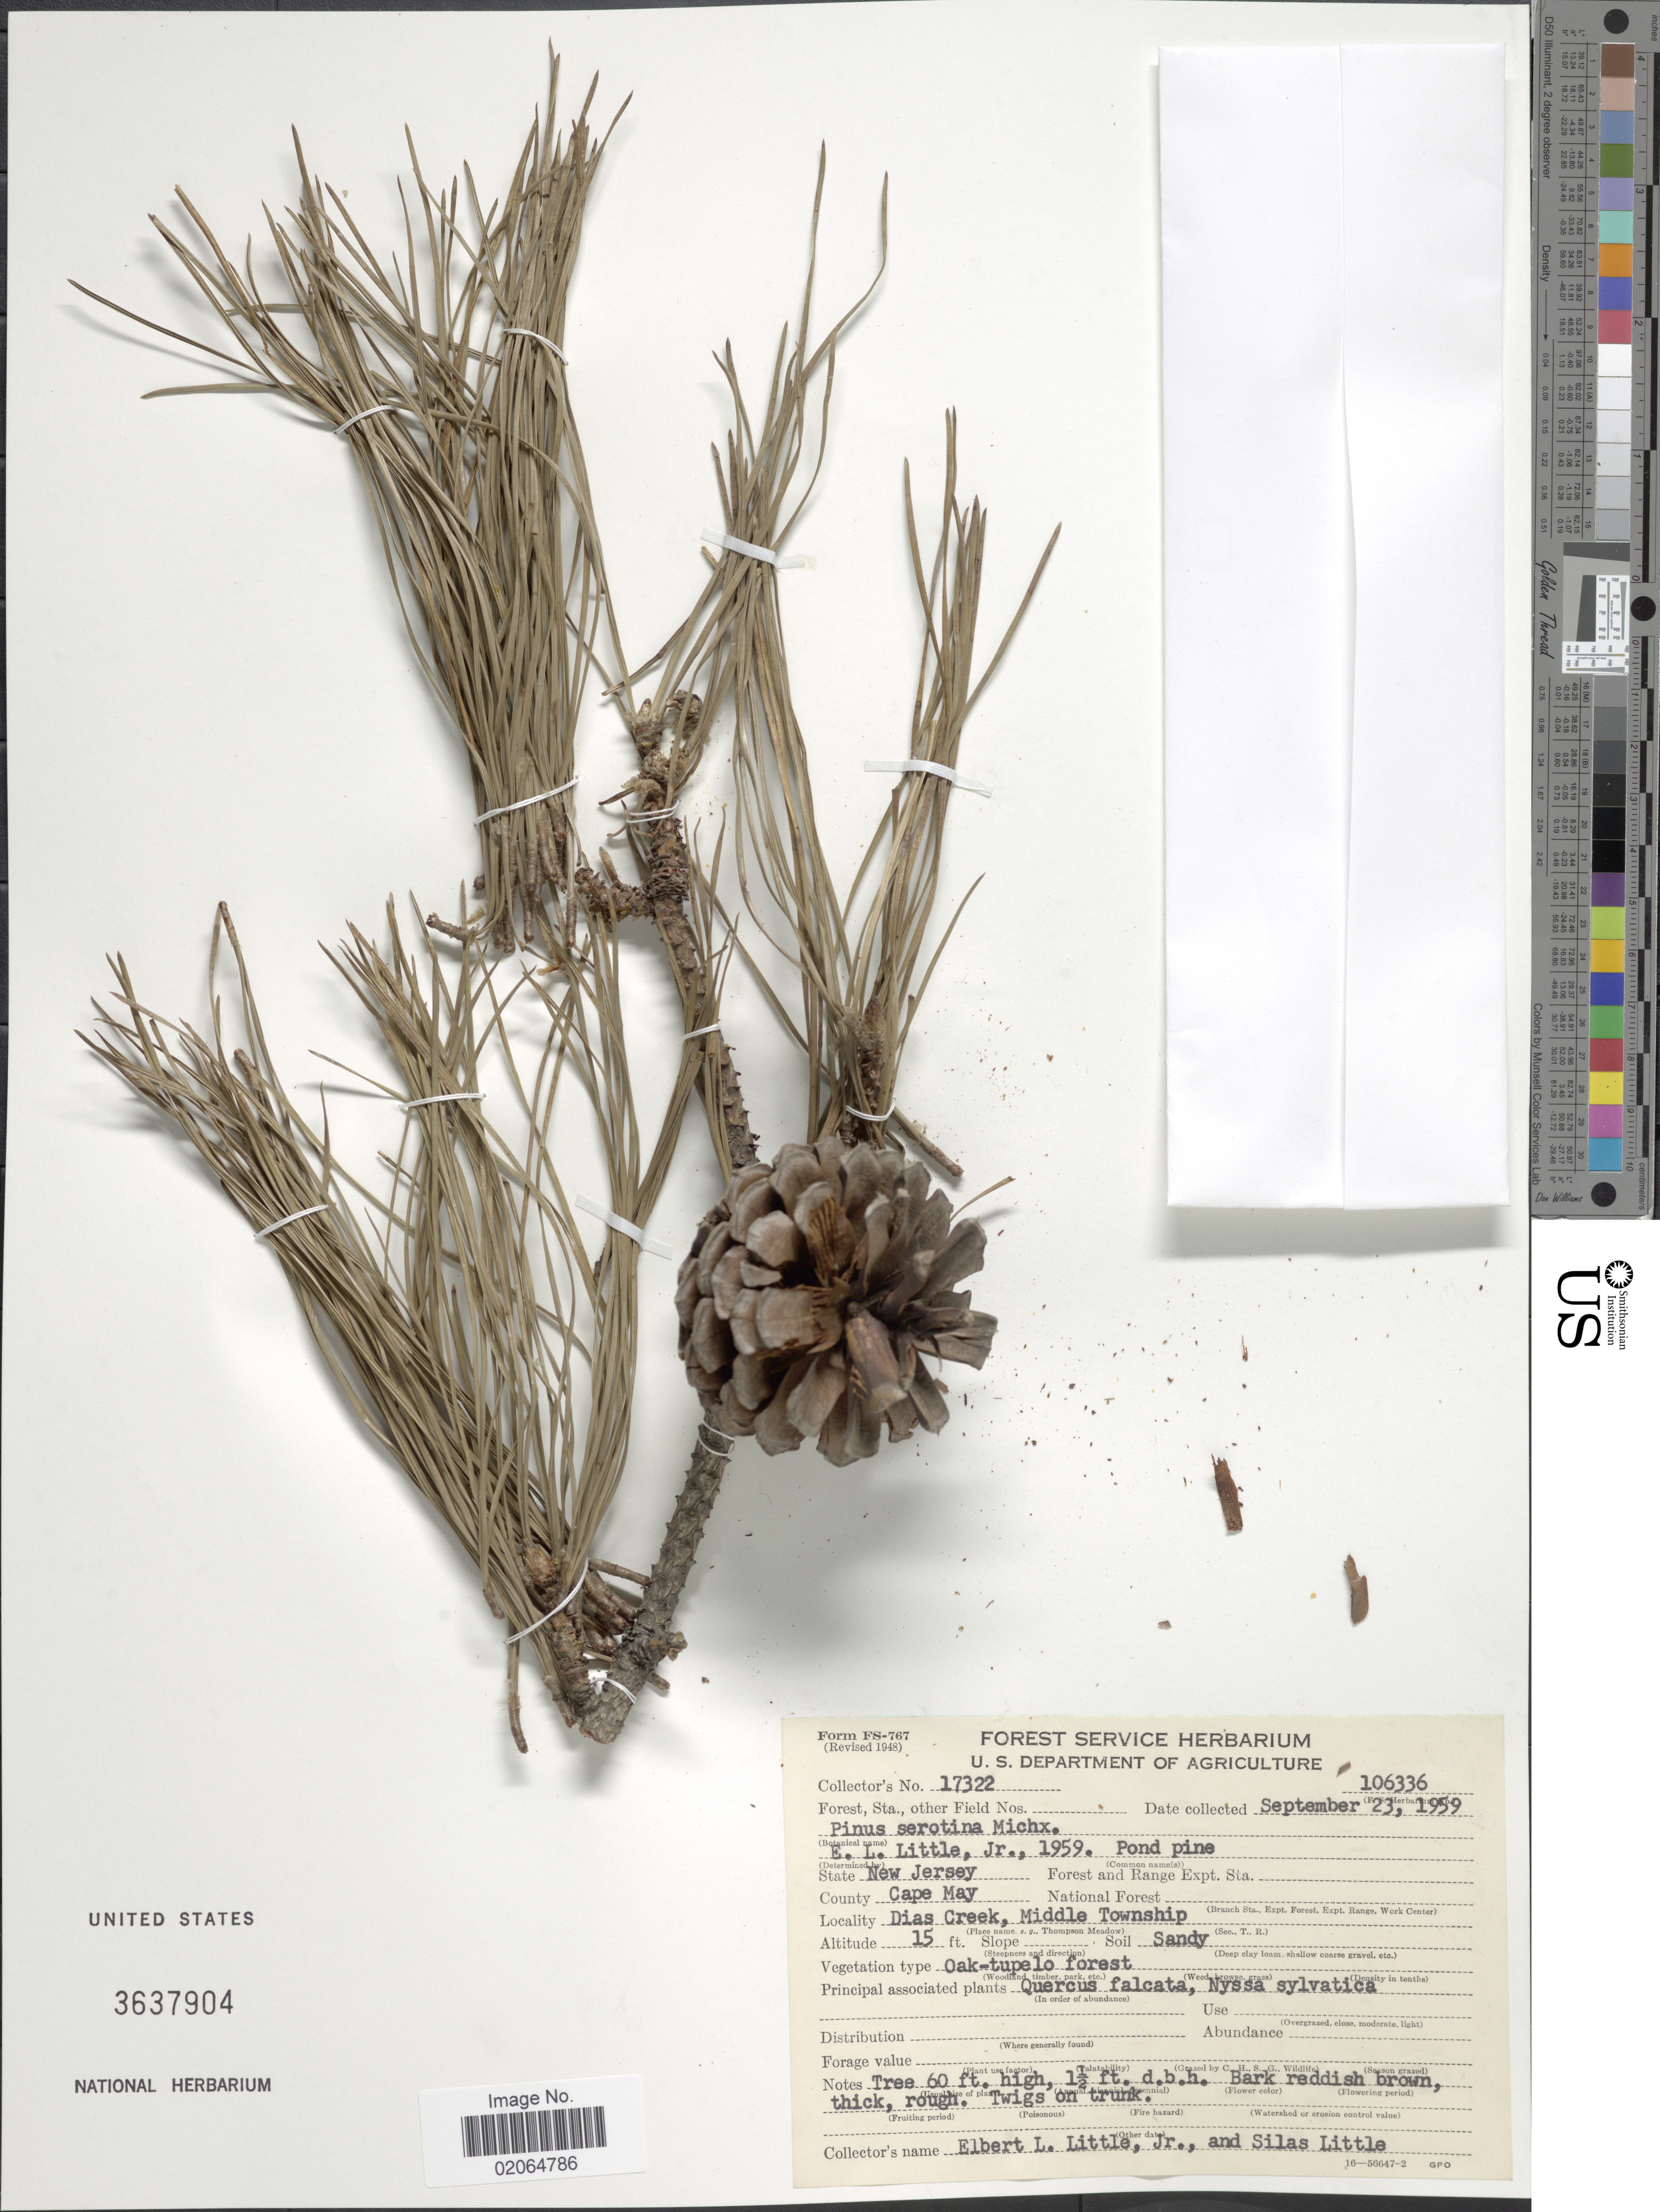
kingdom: Plantae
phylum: Tracheophyta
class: Pinopsida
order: Pinales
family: Pinaceae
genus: Pinus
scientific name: Pinus serotina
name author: Michx.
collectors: E. L. Little & S. Little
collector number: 17322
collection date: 1959-09-23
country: United States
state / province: New Jersey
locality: County Cape May, Dias Creek, Middle Township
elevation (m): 5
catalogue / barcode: US 3637904